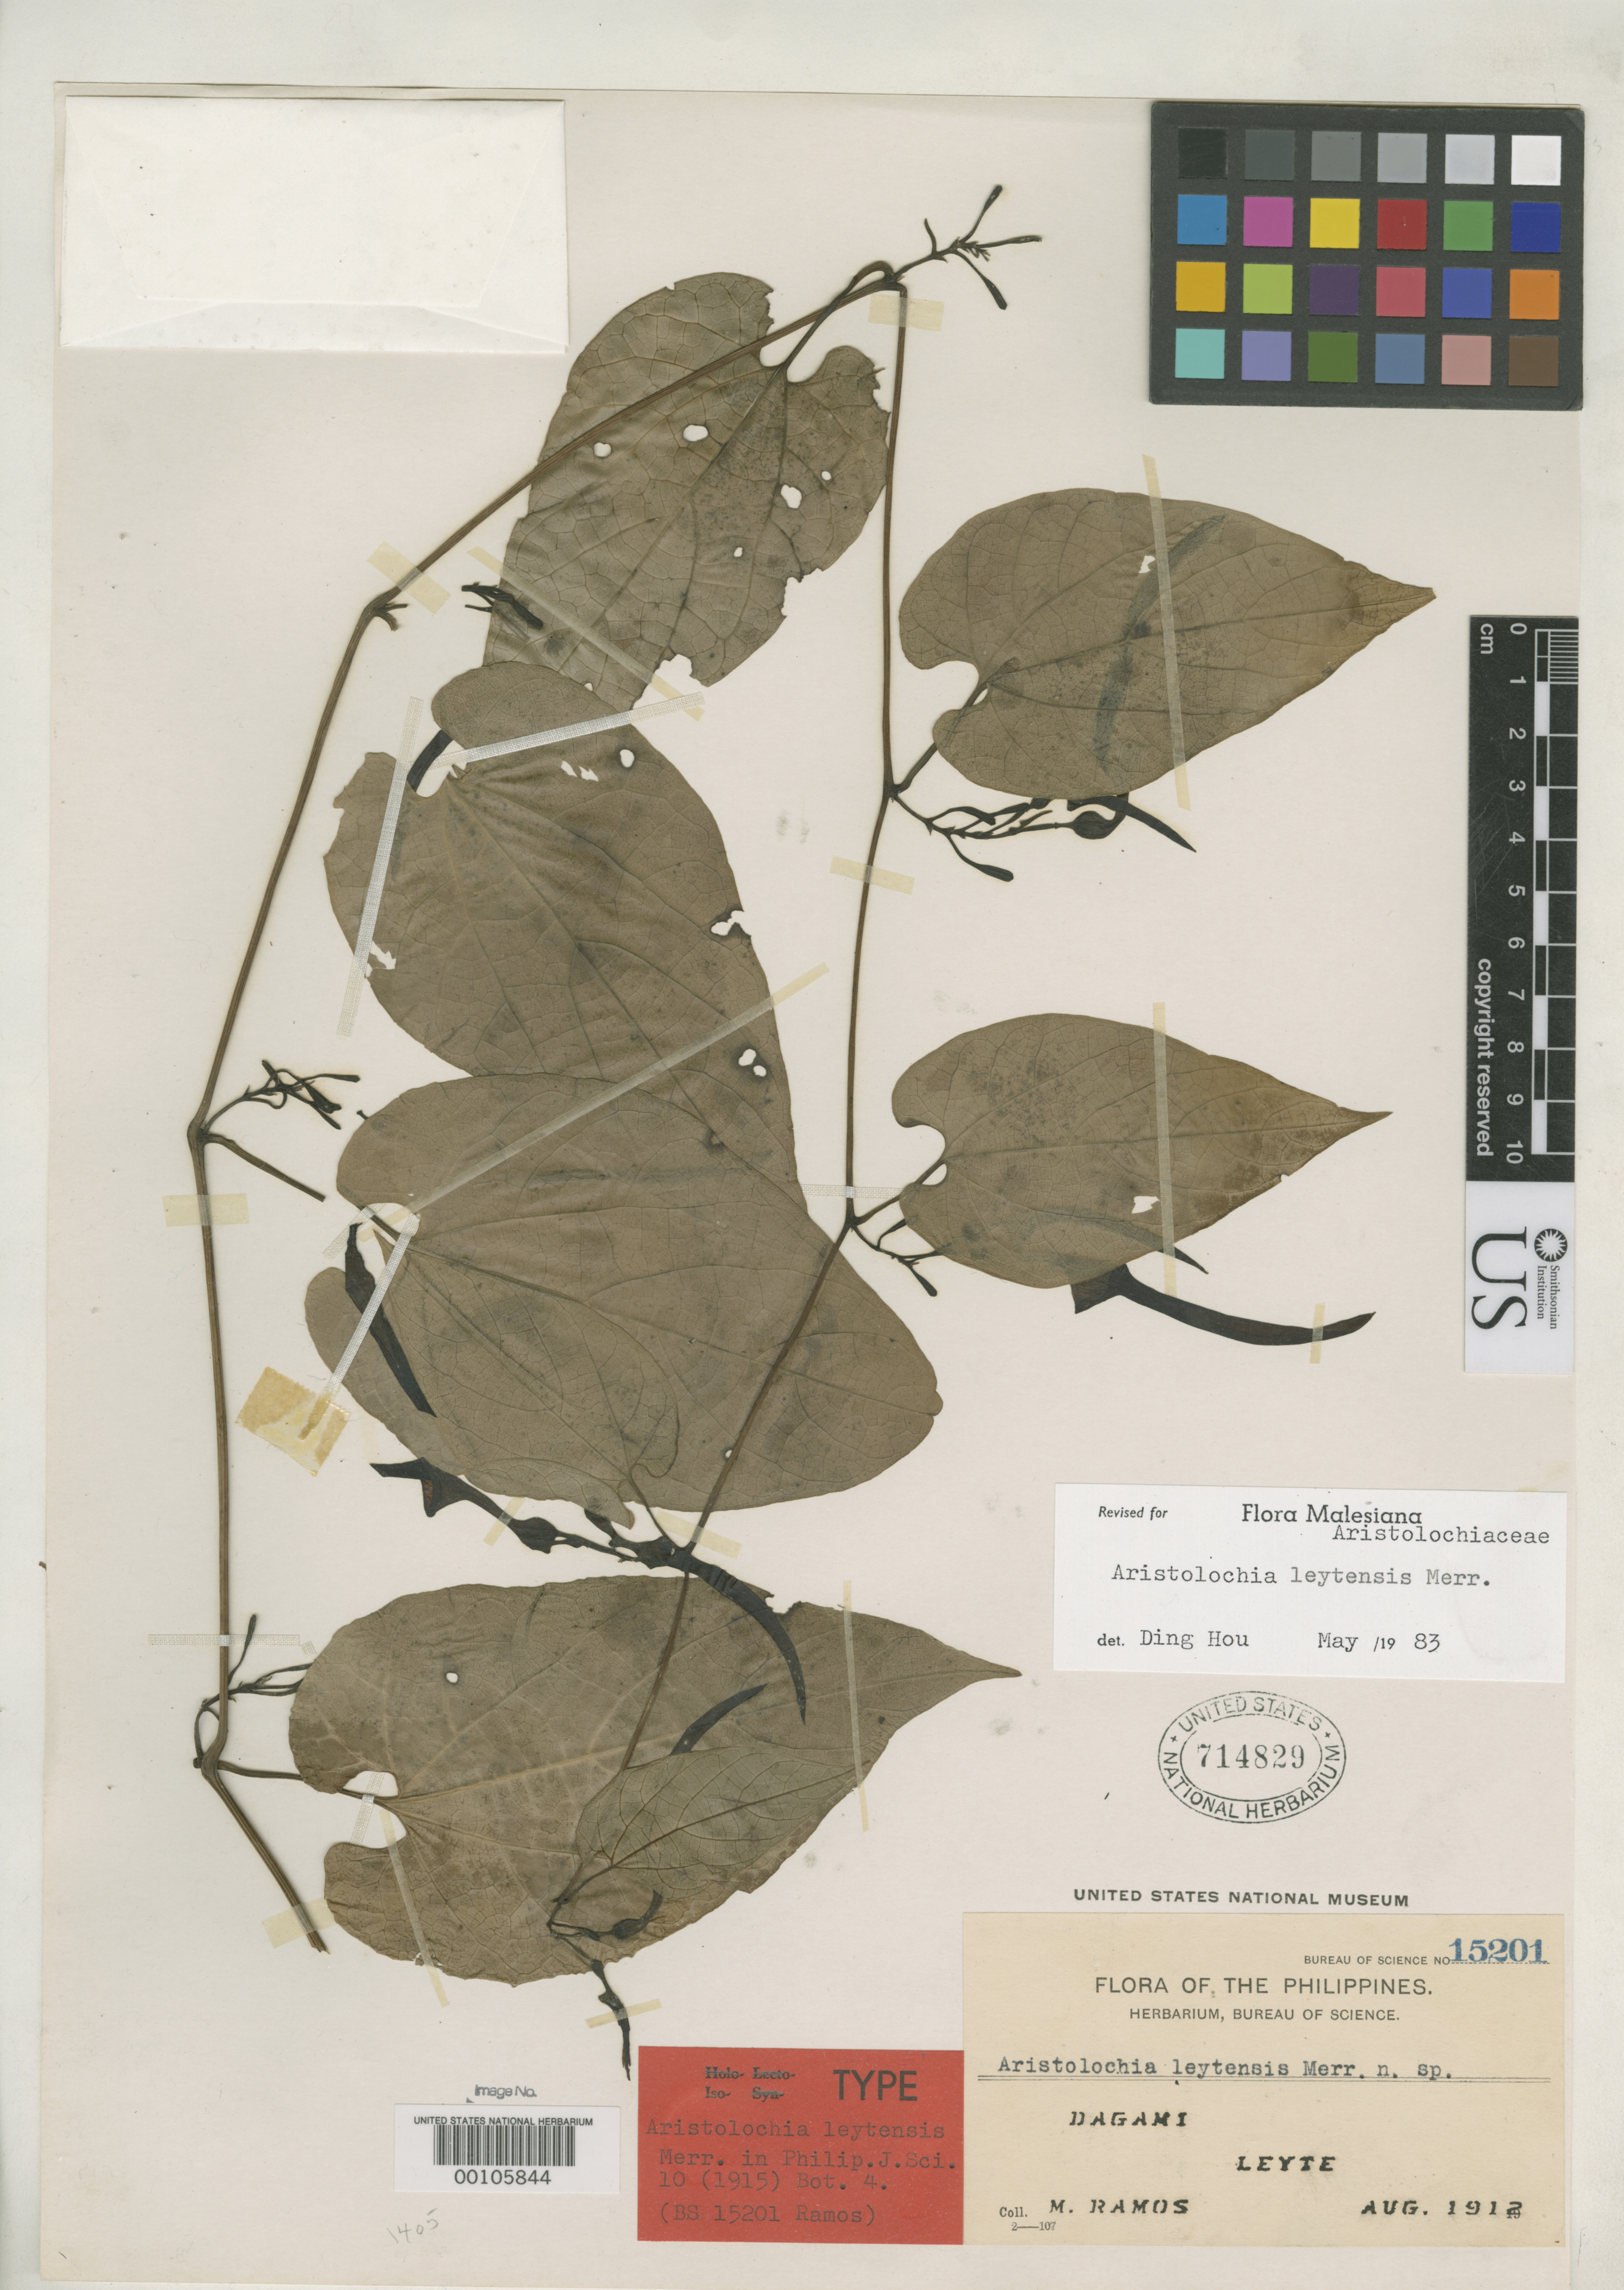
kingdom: Plantae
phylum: Tracheophyta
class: Magnoliopsida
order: Piperales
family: Aristolochiaceae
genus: Aristolochia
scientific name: Aristolochia leytensis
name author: Merr.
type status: Isotype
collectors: M. Ramos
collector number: Bur. Sci. 15201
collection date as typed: Aug 1912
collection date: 1912-08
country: Philippines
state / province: Eastern Visayas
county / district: Leyte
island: Leyte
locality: Near Dagami.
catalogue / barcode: US 714829